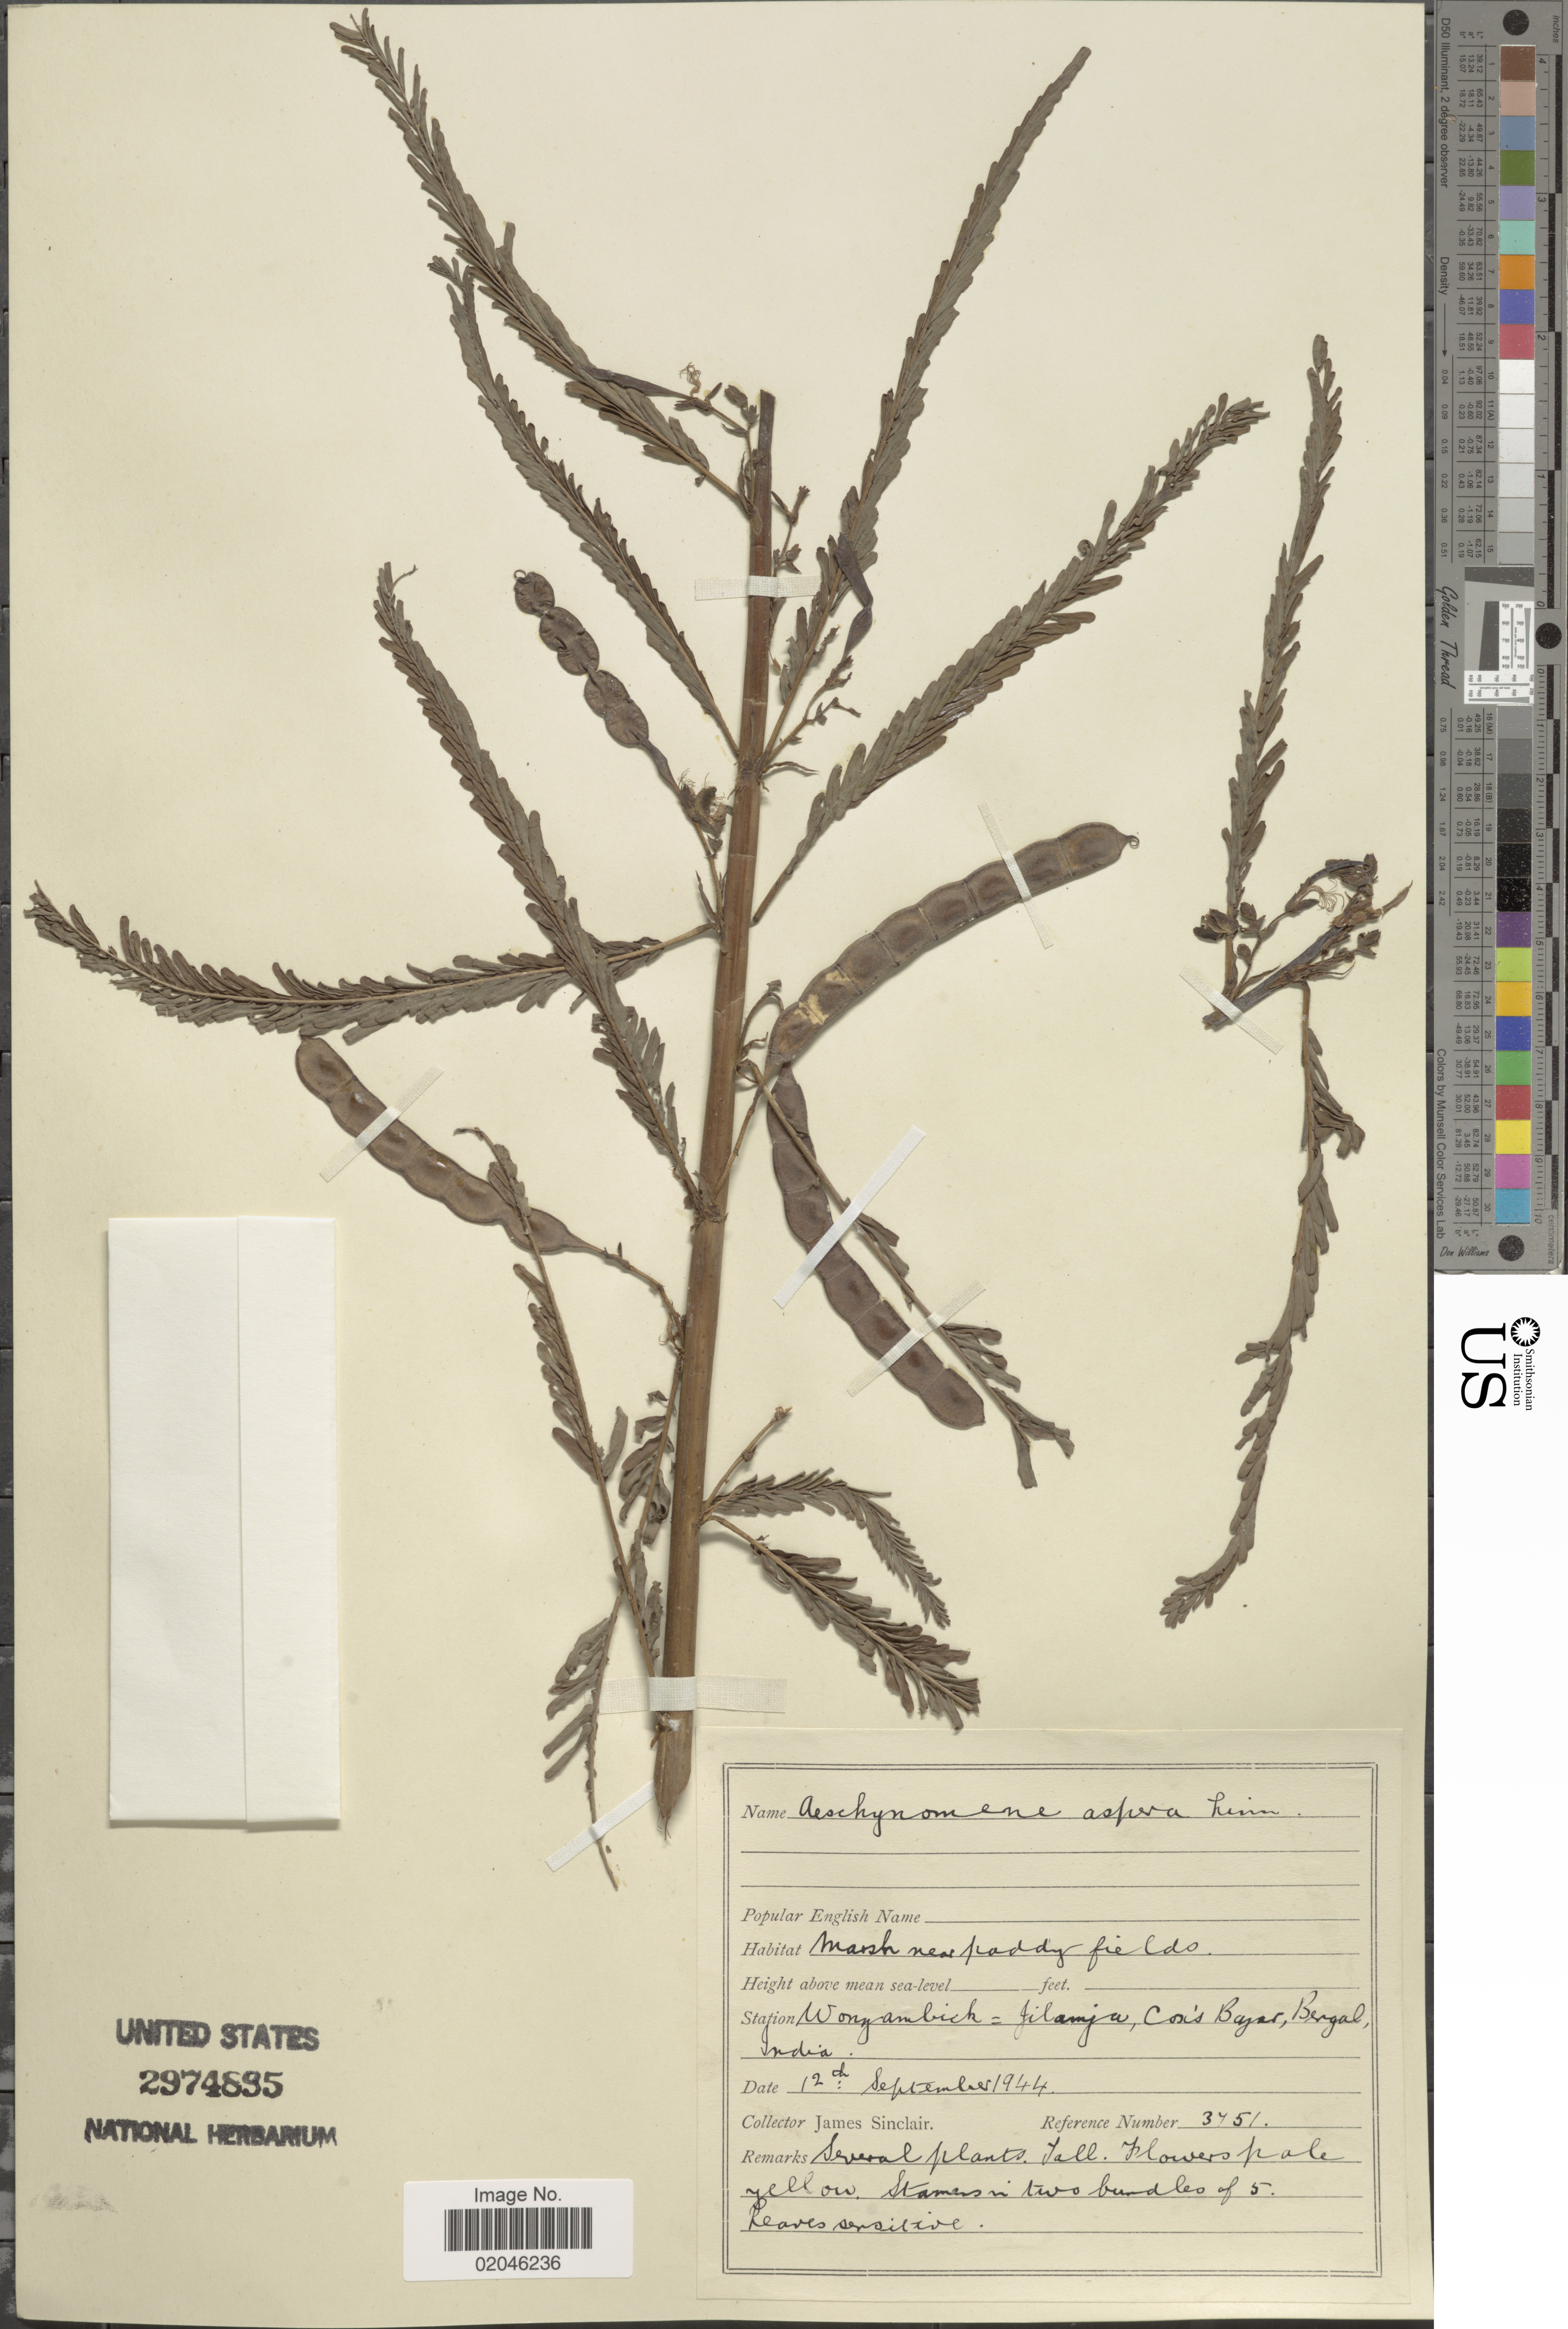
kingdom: Plantae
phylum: Tracheophyta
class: Magnoliopsida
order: Fabales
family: Fabaceae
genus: Aeschynomene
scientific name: Aeschynomene aspera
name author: L.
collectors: J. Sinclair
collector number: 3451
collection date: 1944-09-12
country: Bangladesh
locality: Wongamick [interpreted], Jilamja, Cox's Bazar, Bengal.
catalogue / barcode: US 2974895